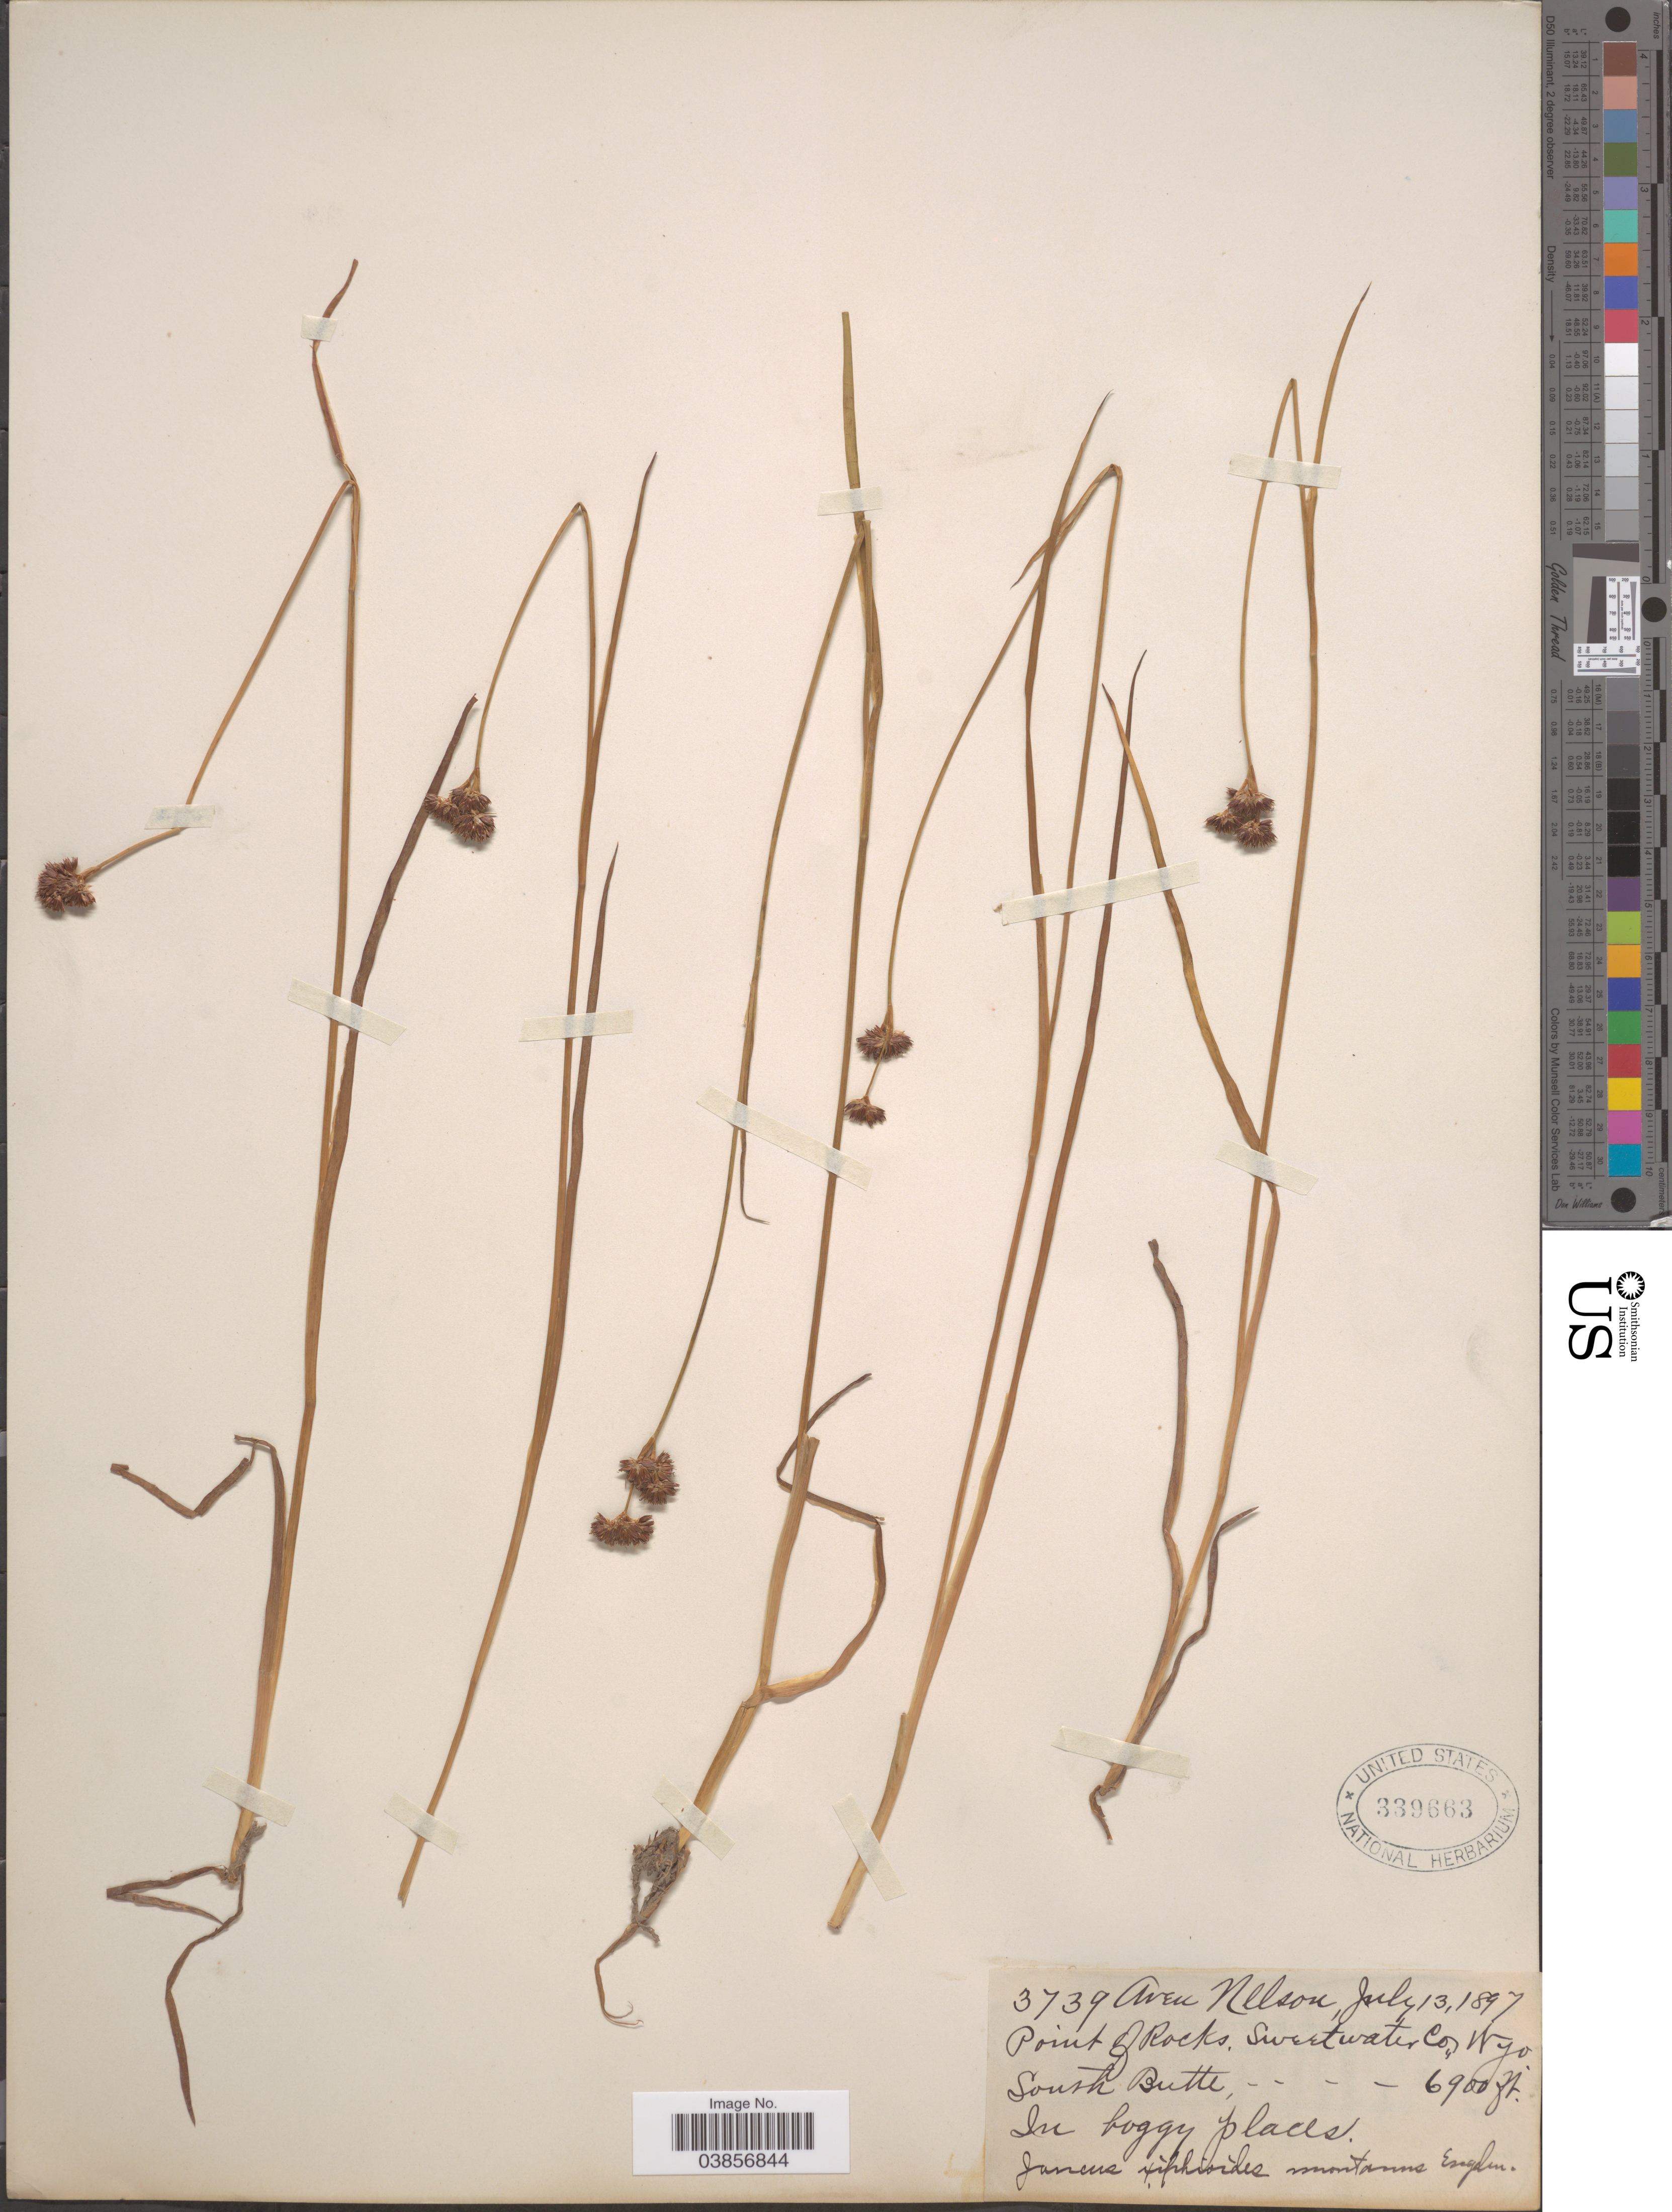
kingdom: Plantae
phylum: Tracheophyta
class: Liliopsida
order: Poales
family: Juncaceae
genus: Juncus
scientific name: Juncus saximontanus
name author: A. Nelson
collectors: A. Nelson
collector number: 3739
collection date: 1897-07-13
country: United States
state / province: Wyoming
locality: Point of Rocks, Sweetwater Co, South Butte.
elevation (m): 2103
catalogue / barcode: US 339663